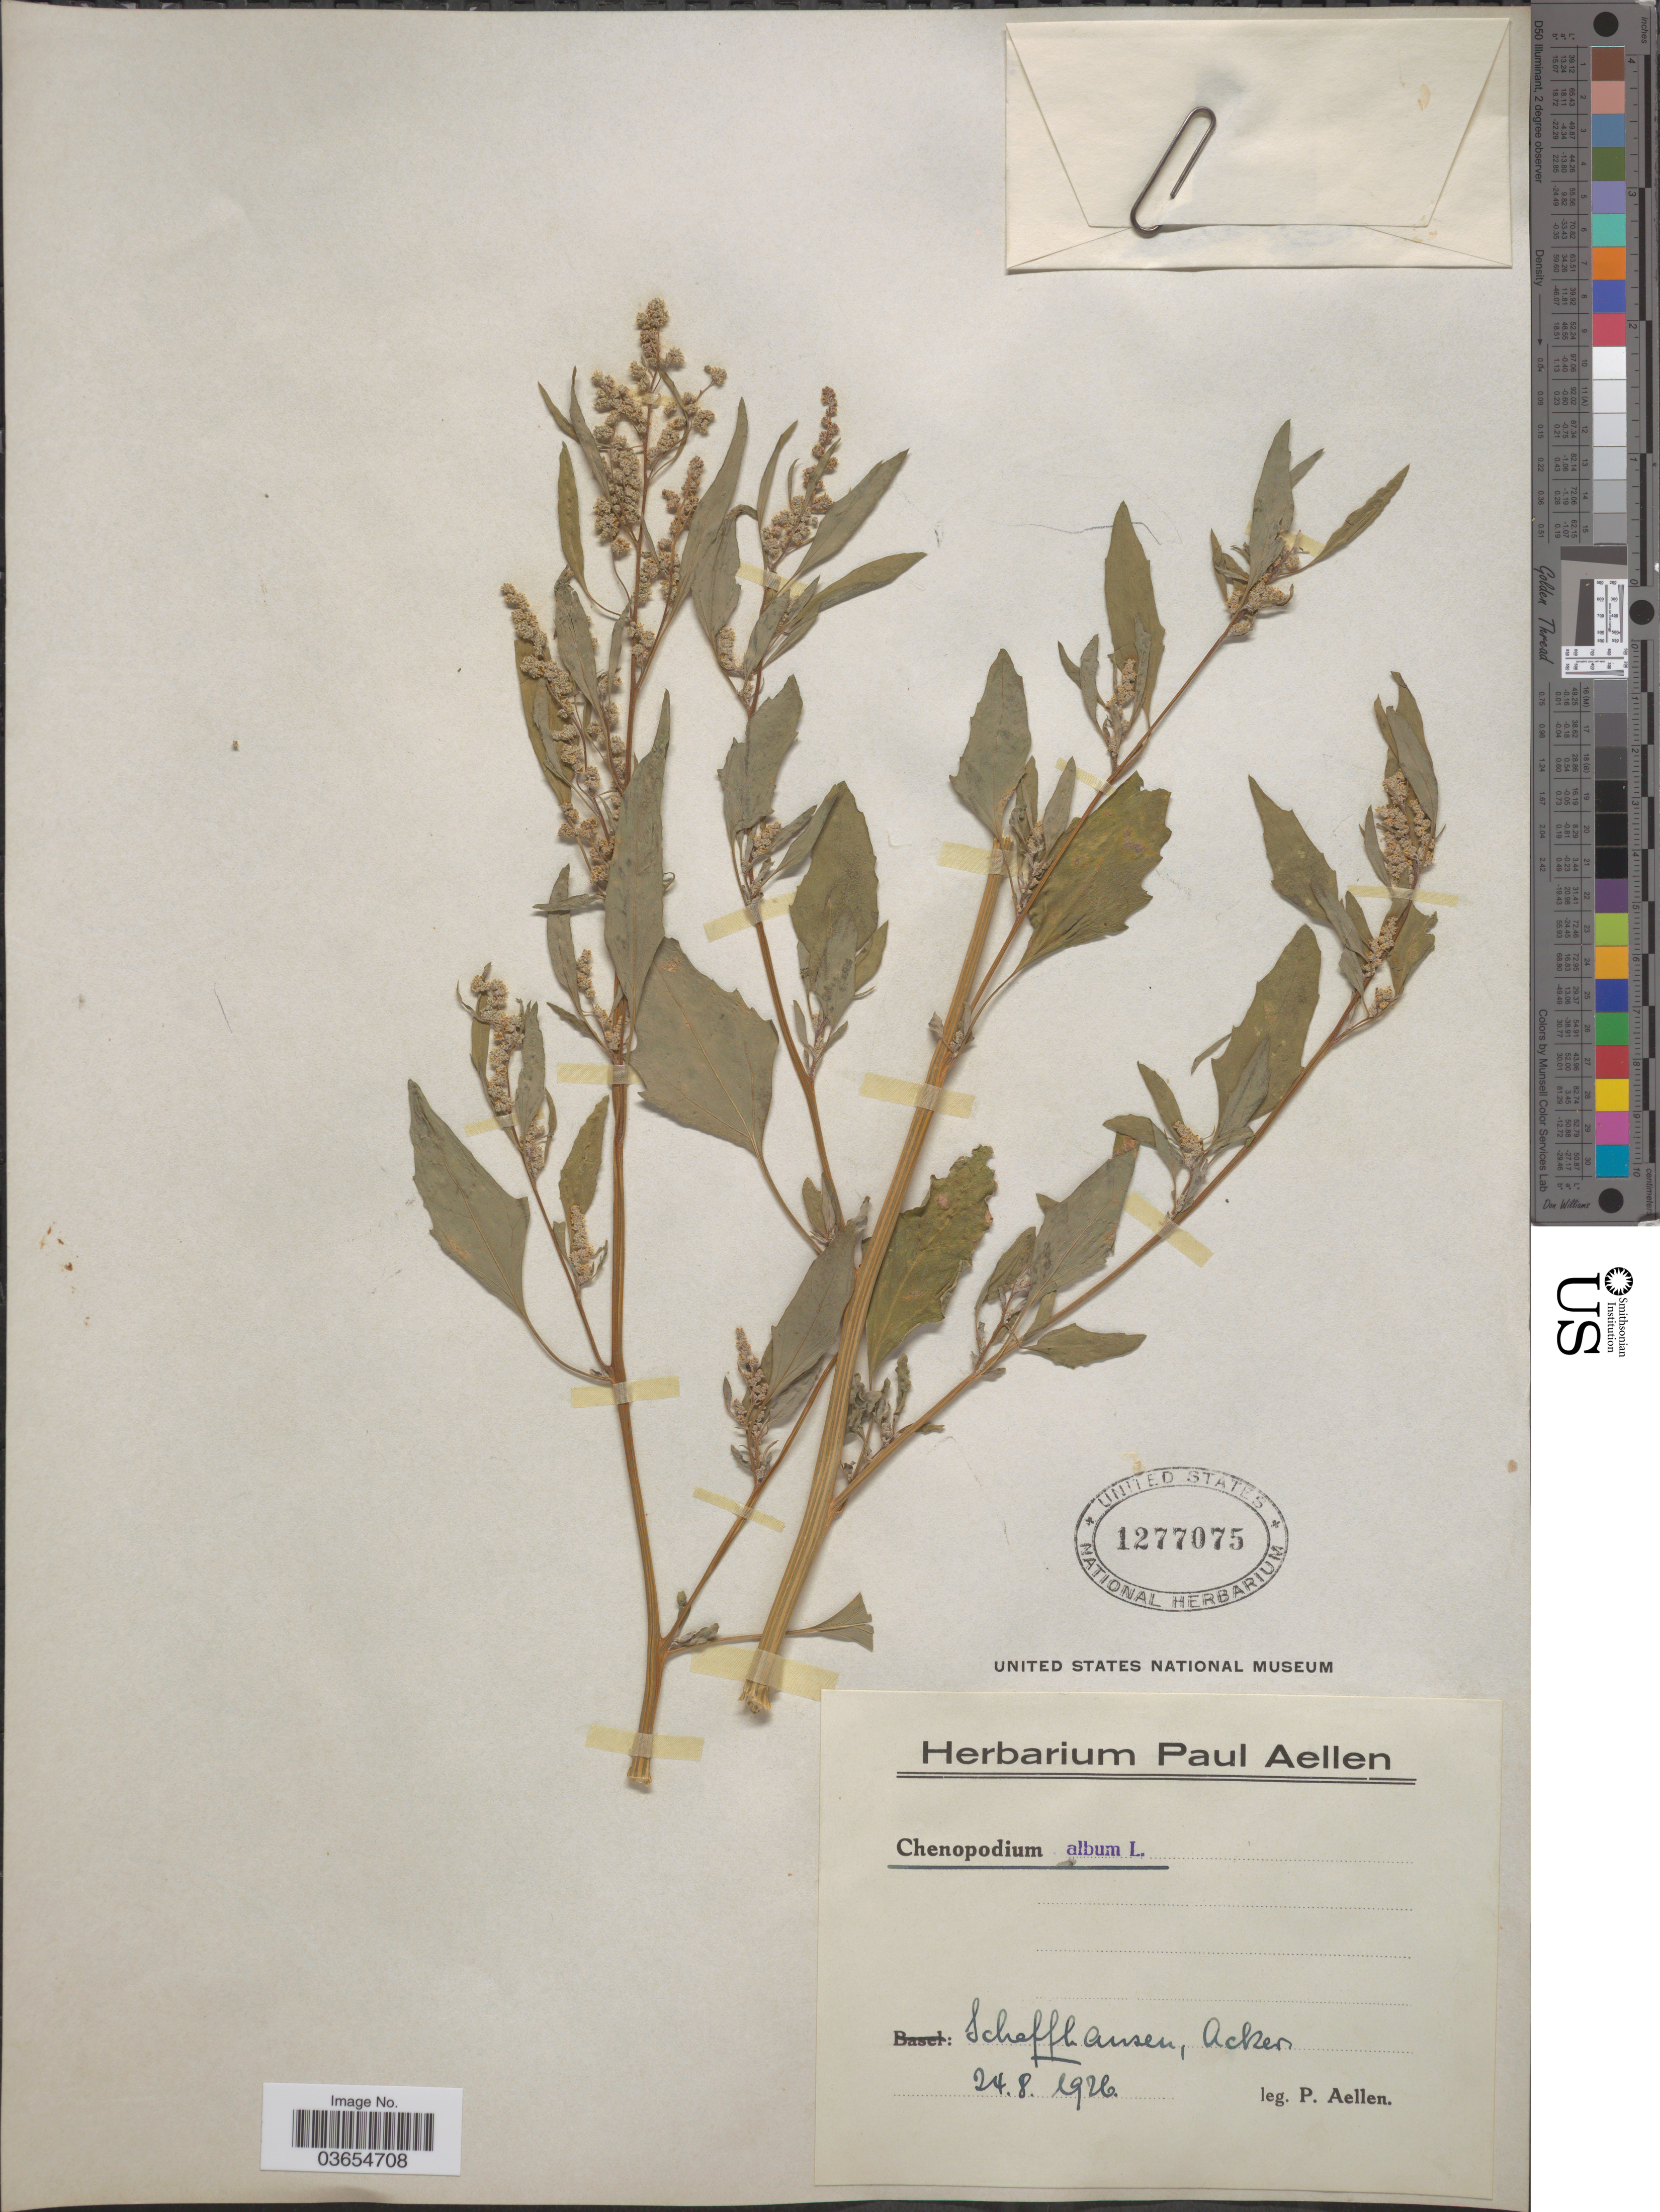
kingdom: Plantae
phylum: Tracheophyta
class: Magnoliopsida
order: Caryophyllales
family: Amaranthaceae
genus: Chenopodium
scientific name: Chenopodium album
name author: L.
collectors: P. Aellen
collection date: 1926-08-24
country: Switzerland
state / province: Schaffhausen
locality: Acker.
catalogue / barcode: US 1277075